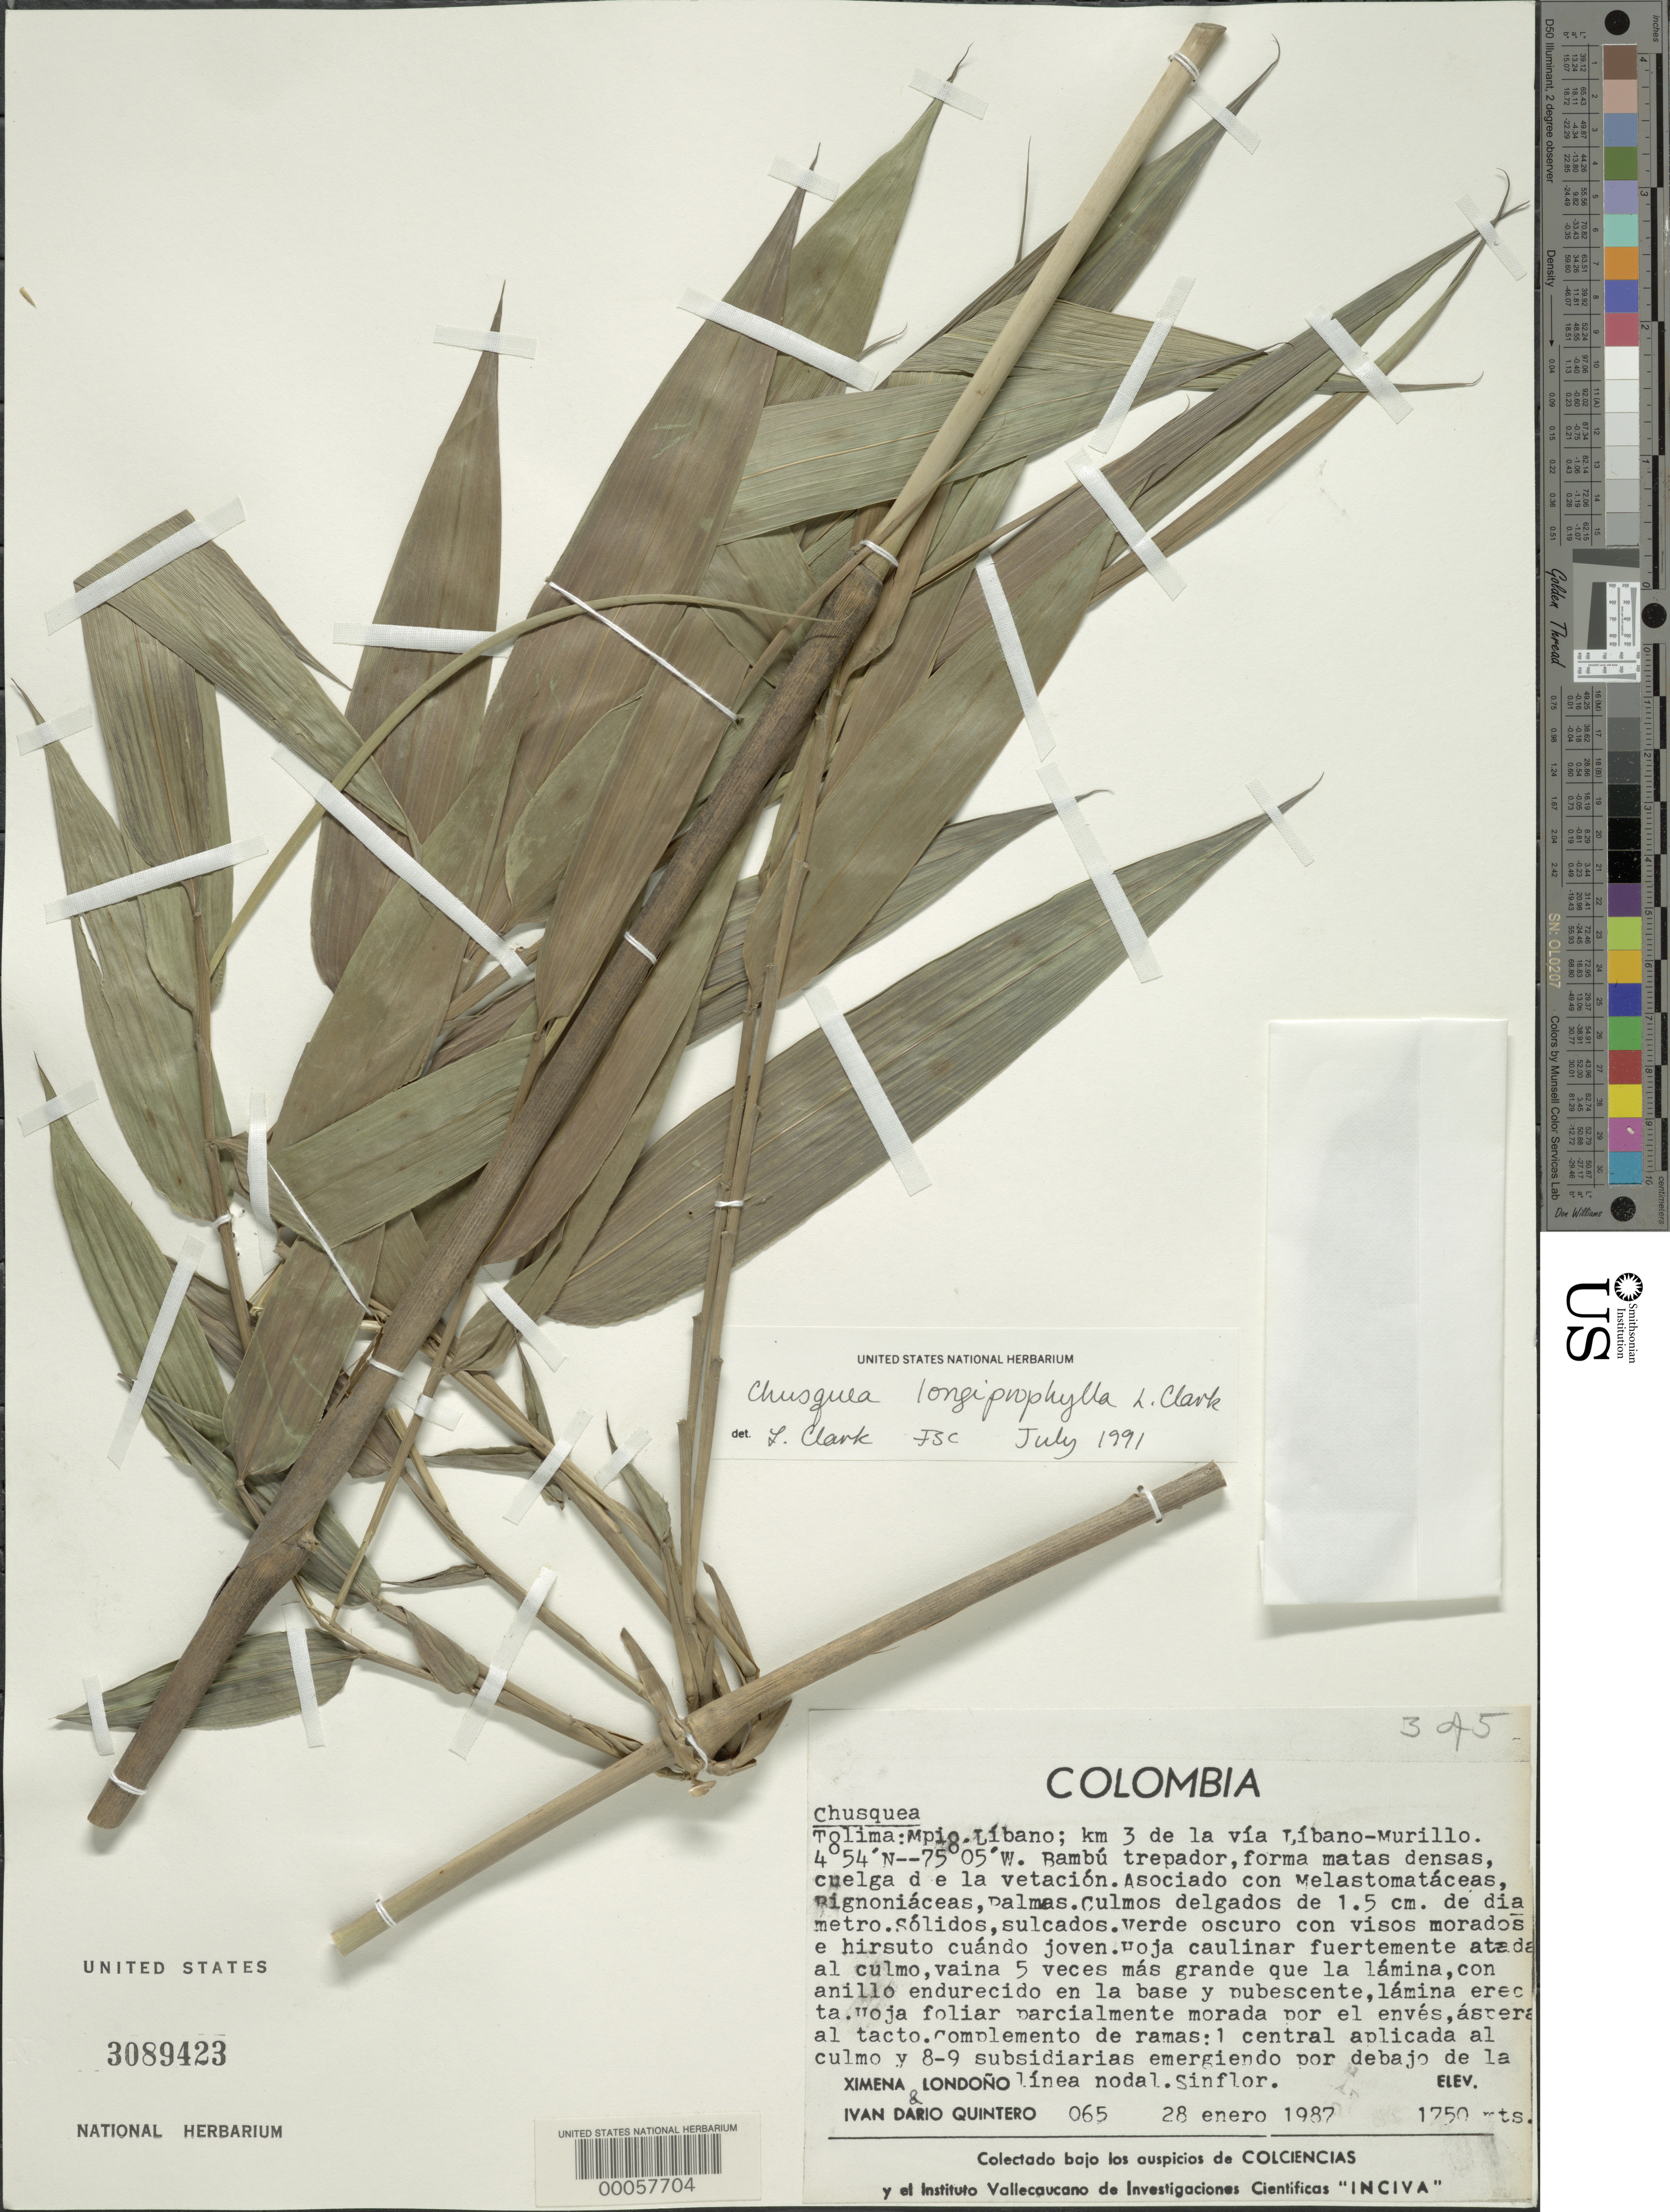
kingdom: Plantae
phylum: Tracheophyta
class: Liliopsida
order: Poales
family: Poaceae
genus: Chusquea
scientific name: Chusquea longiprophylla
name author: L.G. Clark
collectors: X. Londoño & I. Quintero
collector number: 65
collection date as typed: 28 Jan 1987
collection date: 1987-01-28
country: Colombia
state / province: Tolima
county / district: Líbano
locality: Km 3 de la via Libano-Murillo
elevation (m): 1750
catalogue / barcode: US 3089423